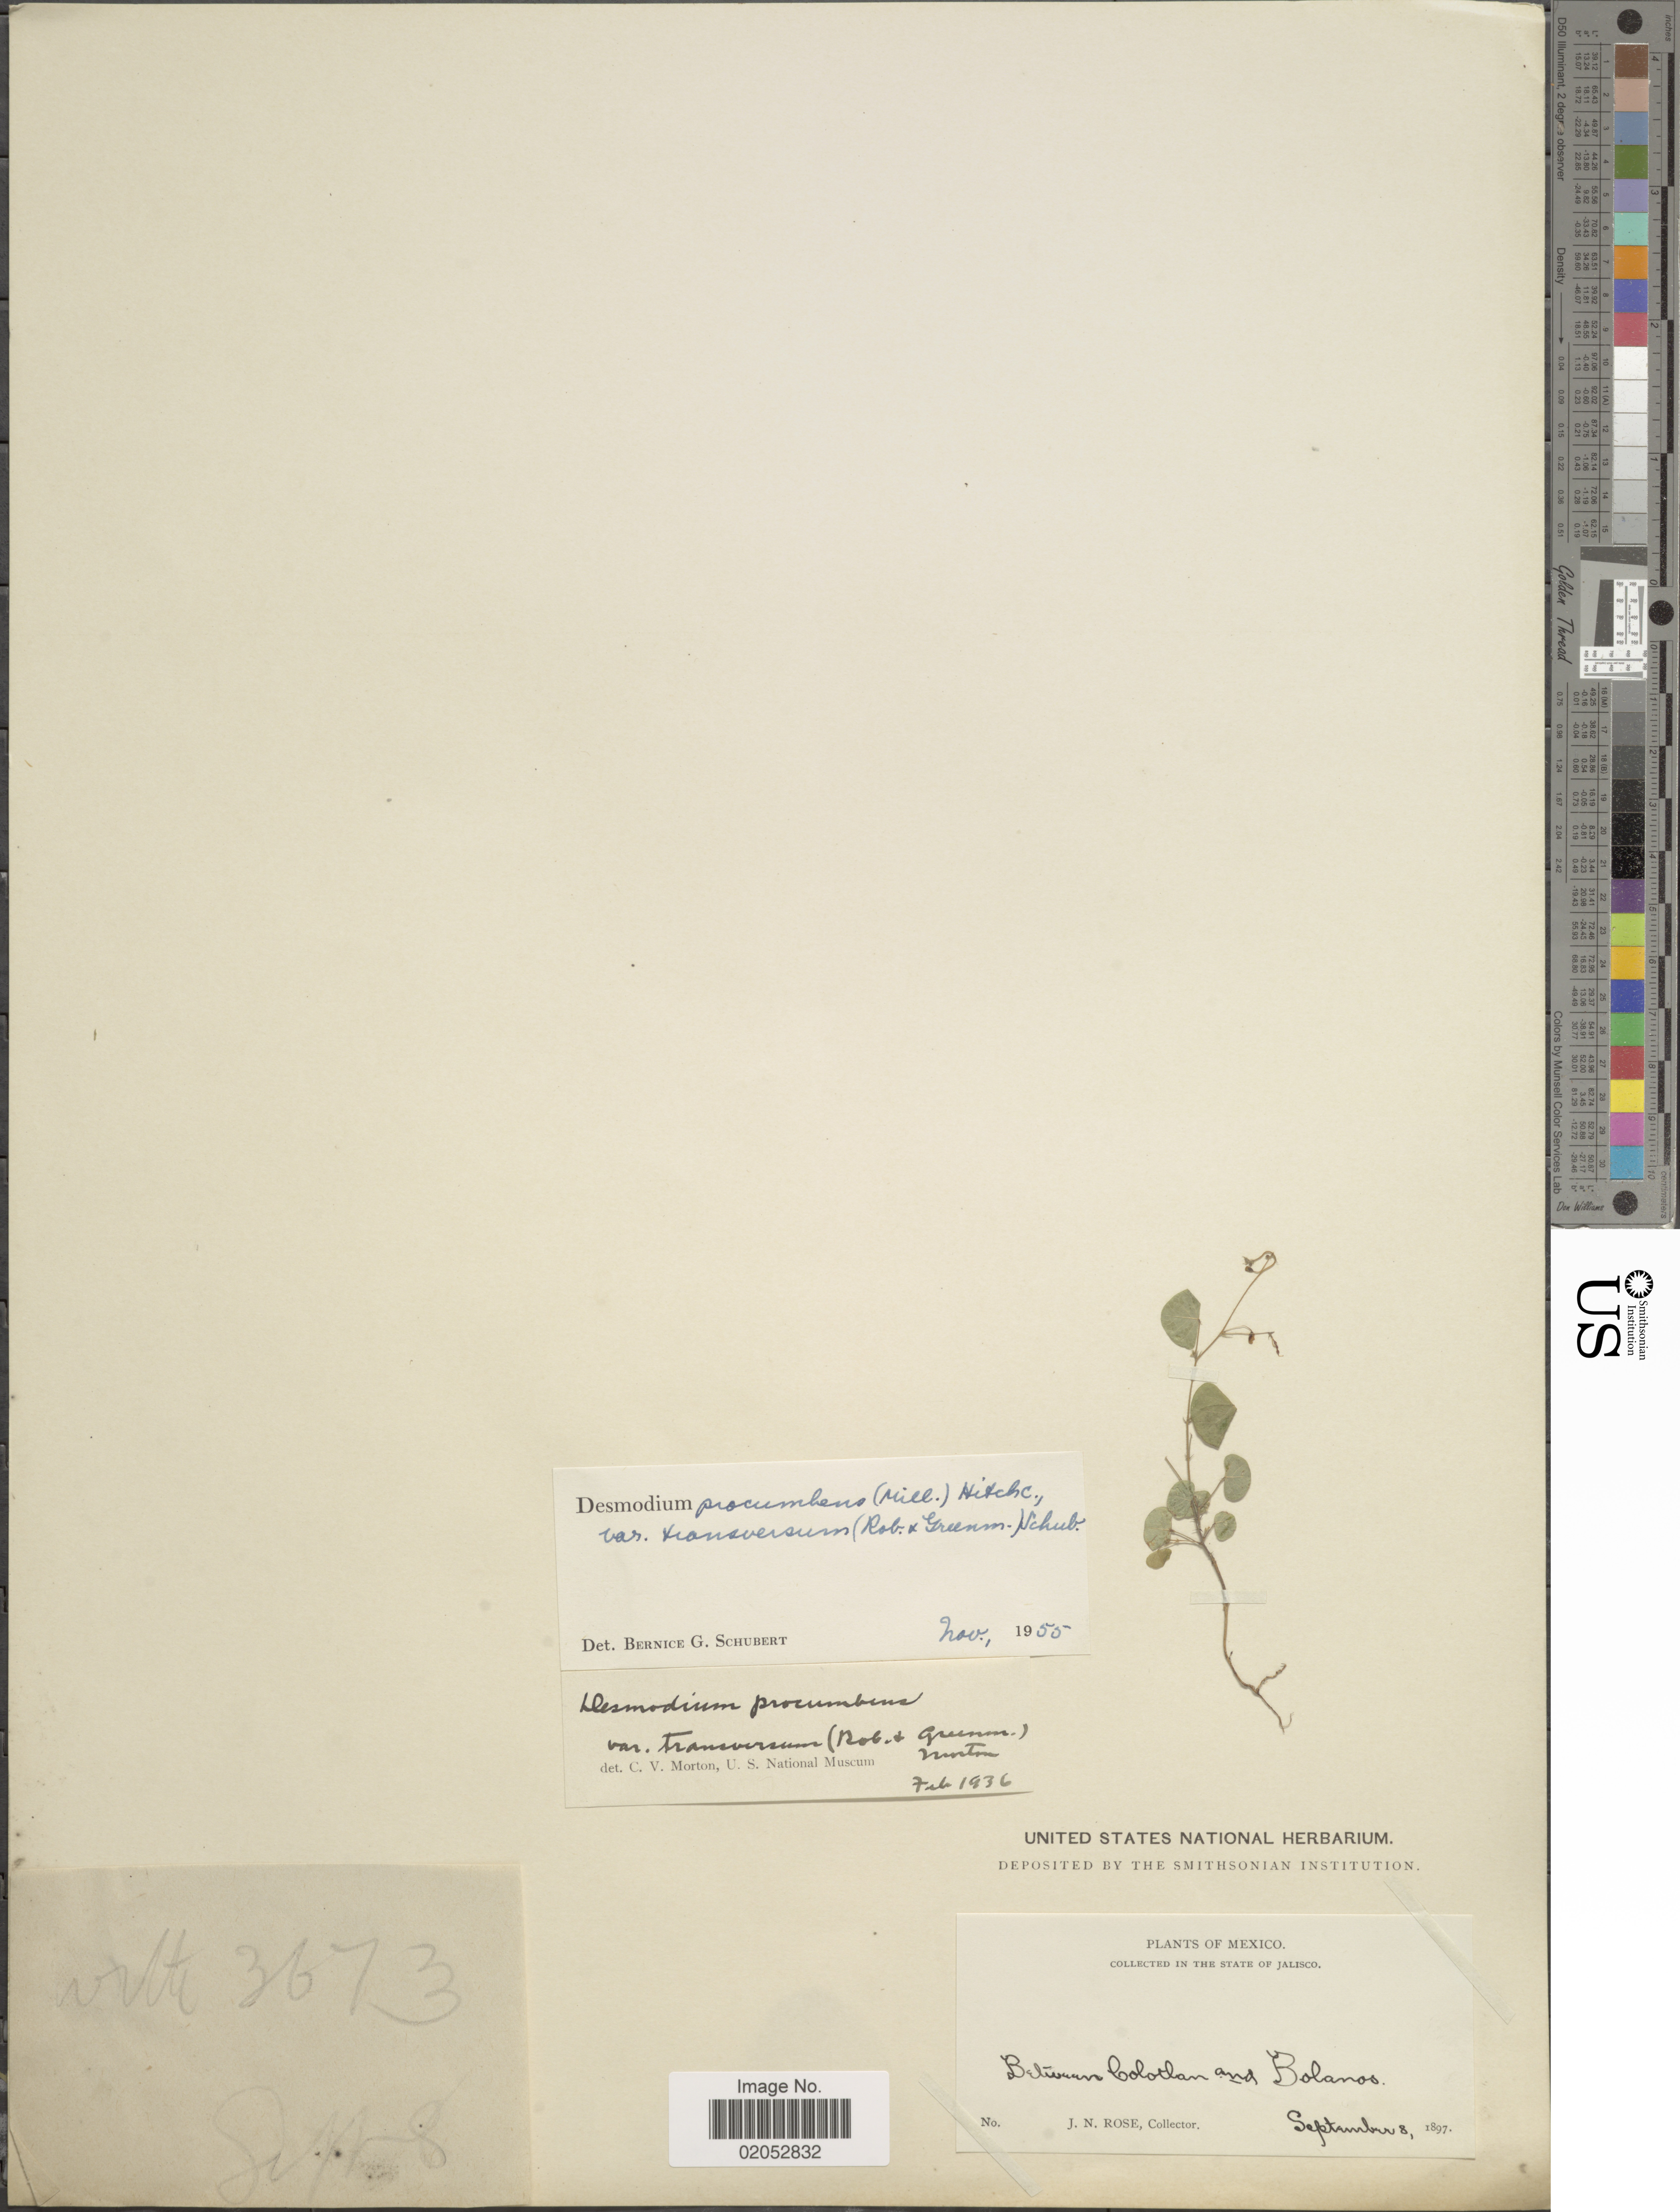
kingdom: Plantae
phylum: Tracheophyta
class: Magnoliopsida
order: Fabales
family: Fabaceae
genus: Desmodium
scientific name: Desmodium procumbens var. transversum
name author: (B.L. Rob. & Greenm.) B.G. Schub.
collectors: J. N. Rose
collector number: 3673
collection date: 1897-09-08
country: Mexico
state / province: Jalisco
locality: Between Colotlan and Bolanos